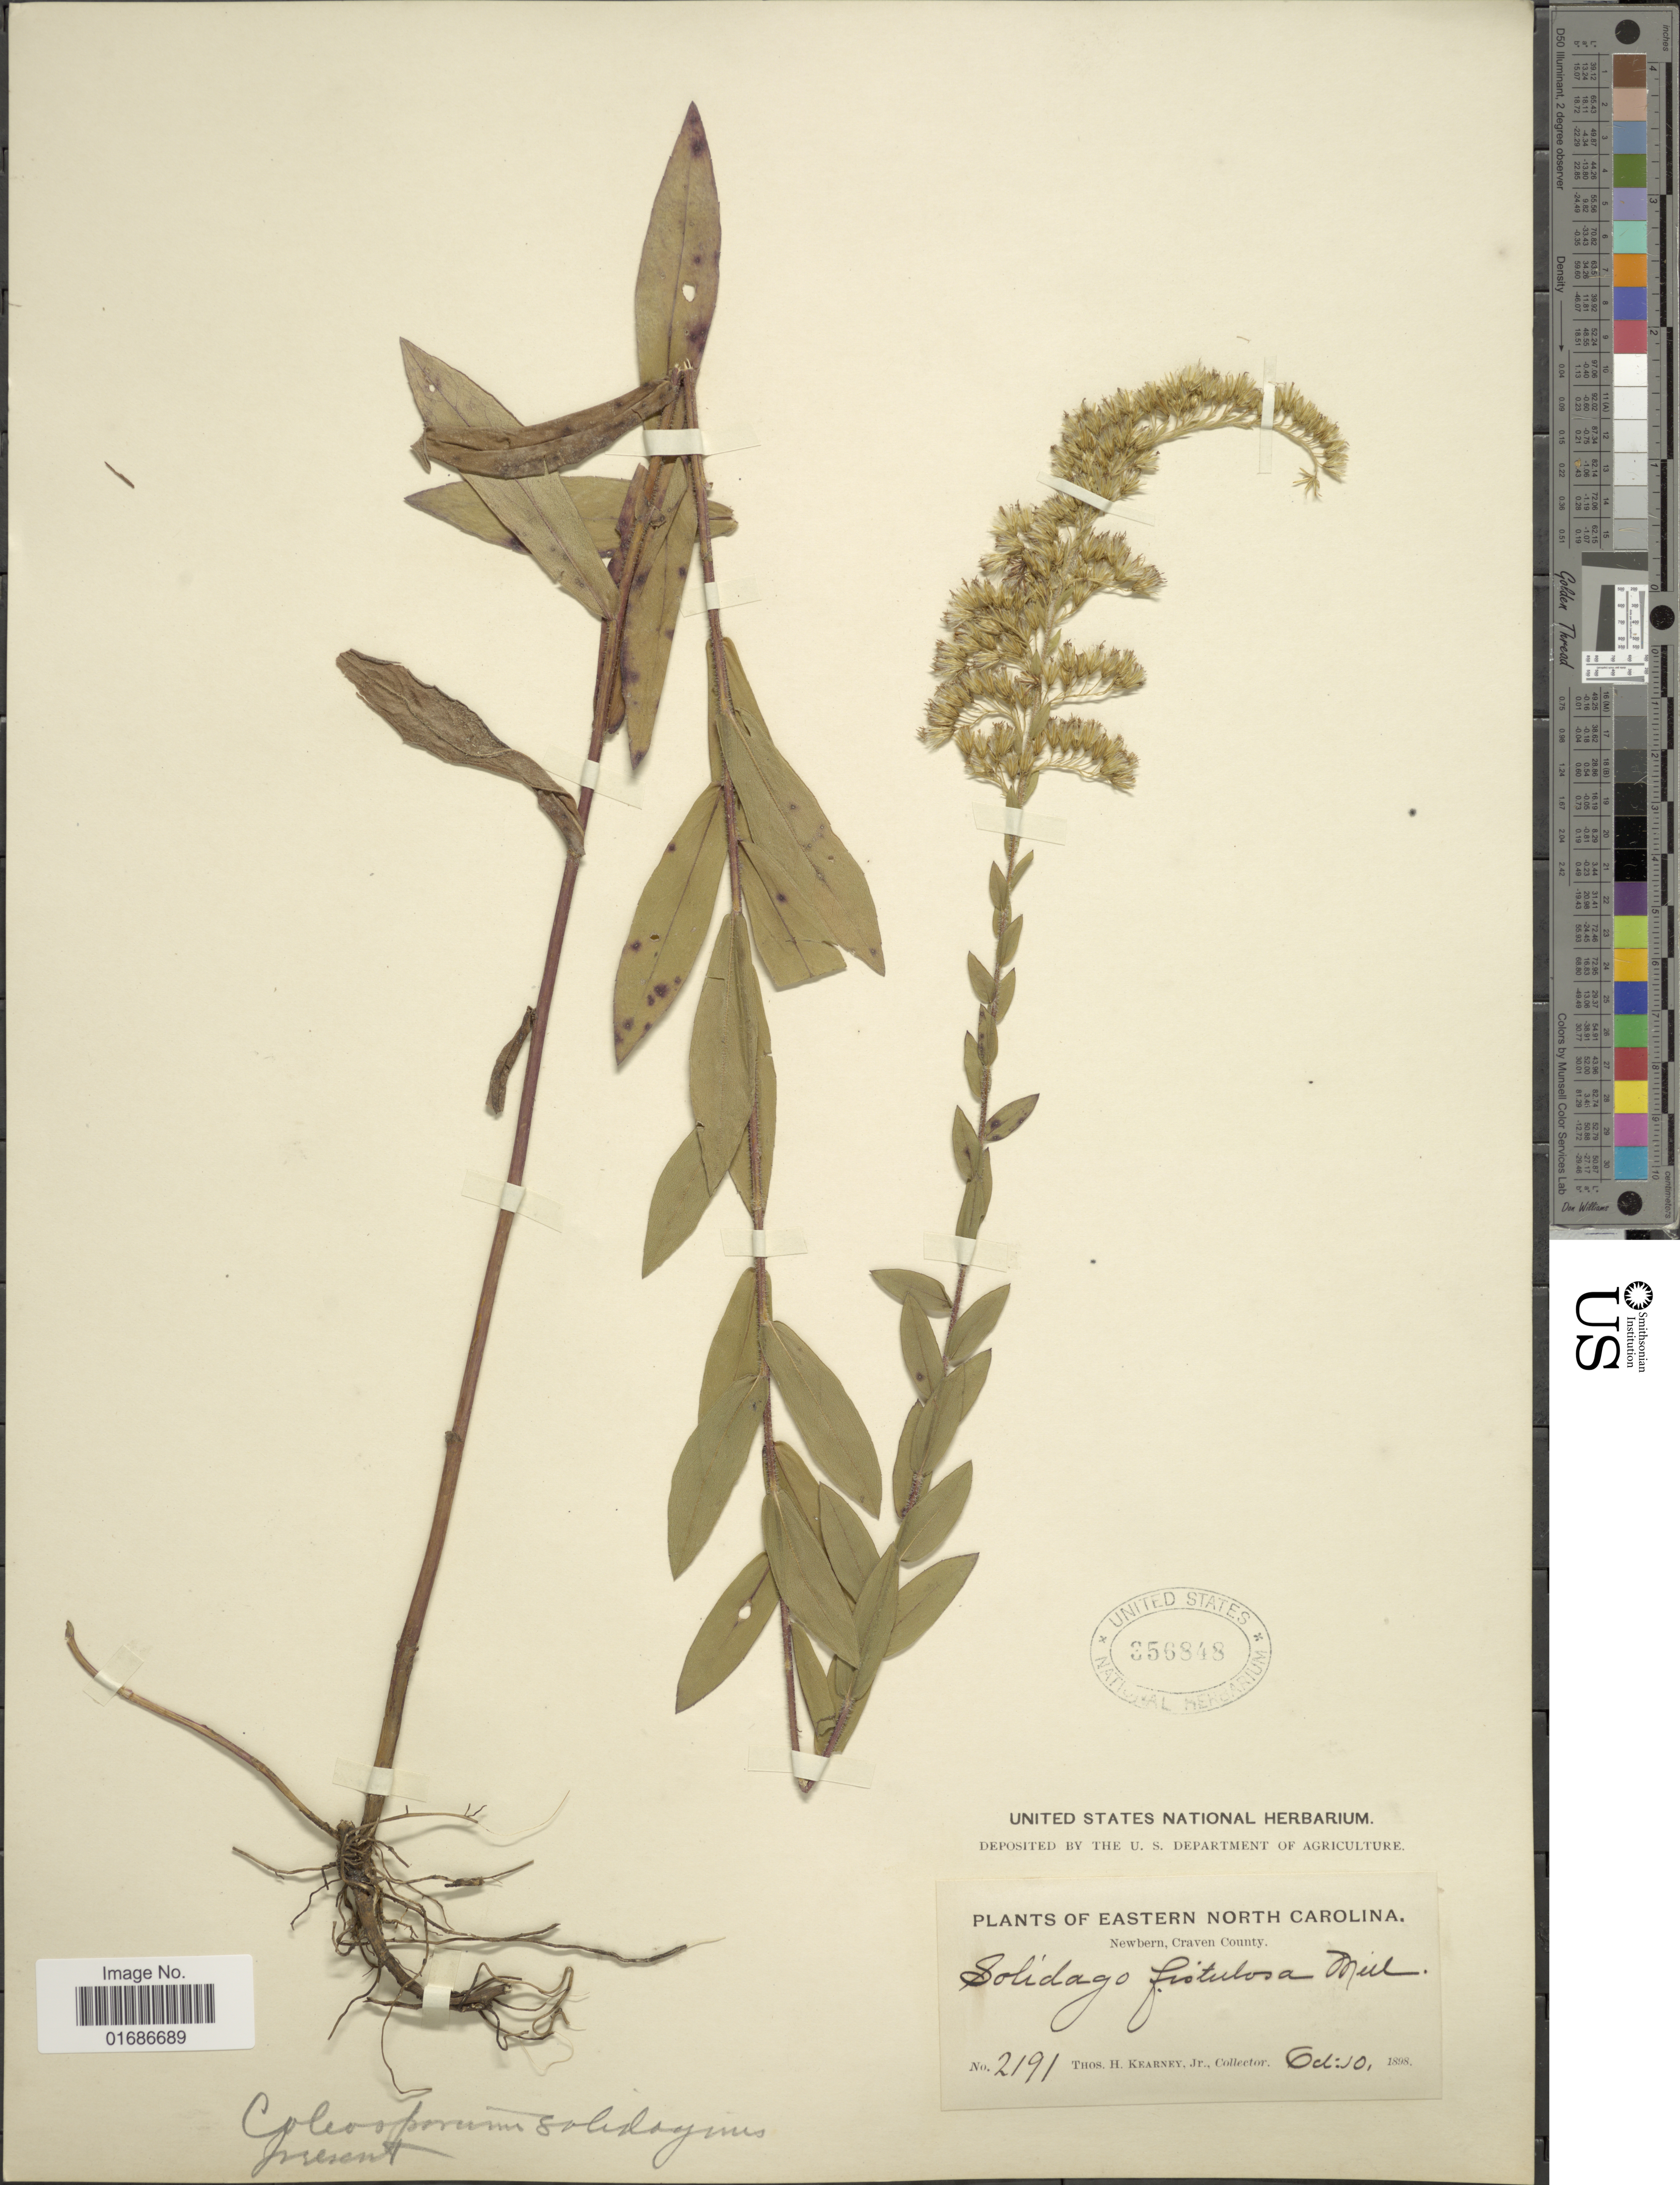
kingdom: Plantae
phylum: Tracheophyta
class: Magnoliopsida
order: Asterales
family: Asteraceae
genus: Solidago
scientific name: Solidago fistulosa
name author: Mill.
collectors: T. H. Kearney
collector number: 2191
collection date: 1898-10-10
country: United States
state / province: North Carolina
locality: Eastern North Carolina, Newbern, Craven County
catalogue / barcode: US 356848